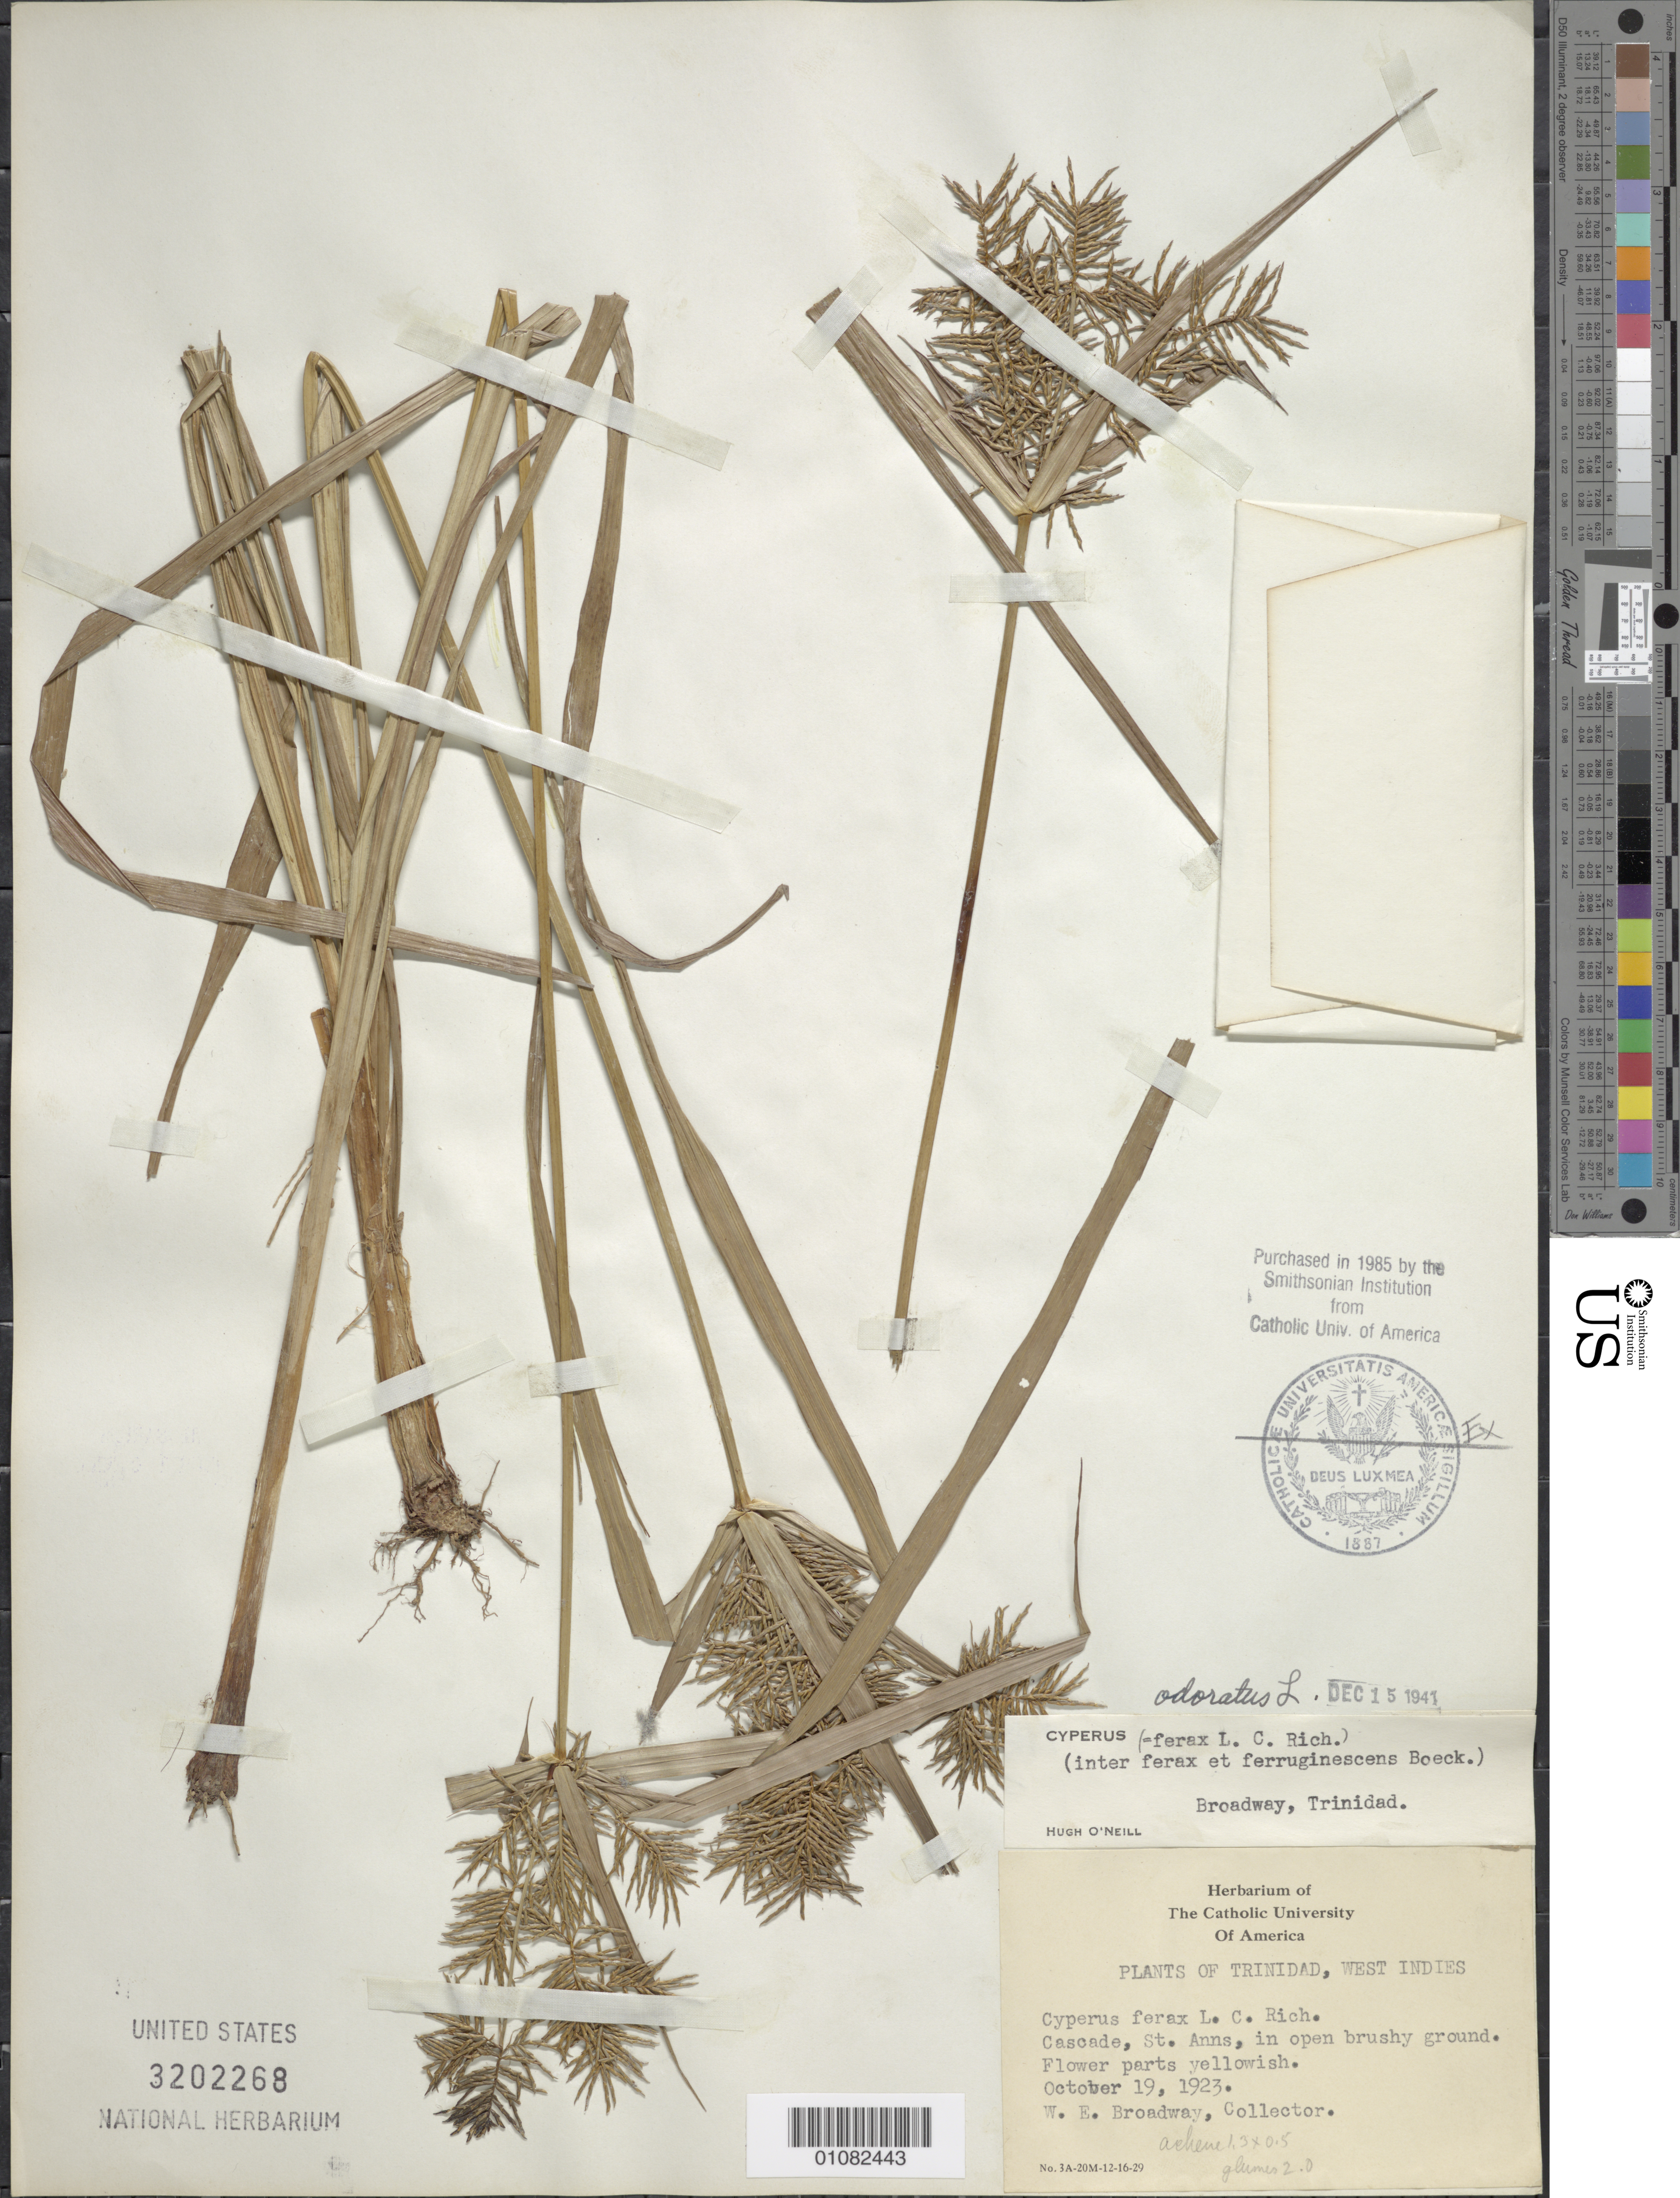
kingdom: Plantae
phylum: Tracheophyta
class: Liliopsida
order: Poales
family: Cyperaceae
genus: Cyperus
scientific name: Cyperus odoratus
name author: L.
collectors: W. E. Broadway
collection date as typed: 19 Oct 1923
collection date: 1923-10-19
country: Trinidad and Tobago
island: Trinidad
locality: Cascade, St. Anns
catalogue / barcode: US 3202268